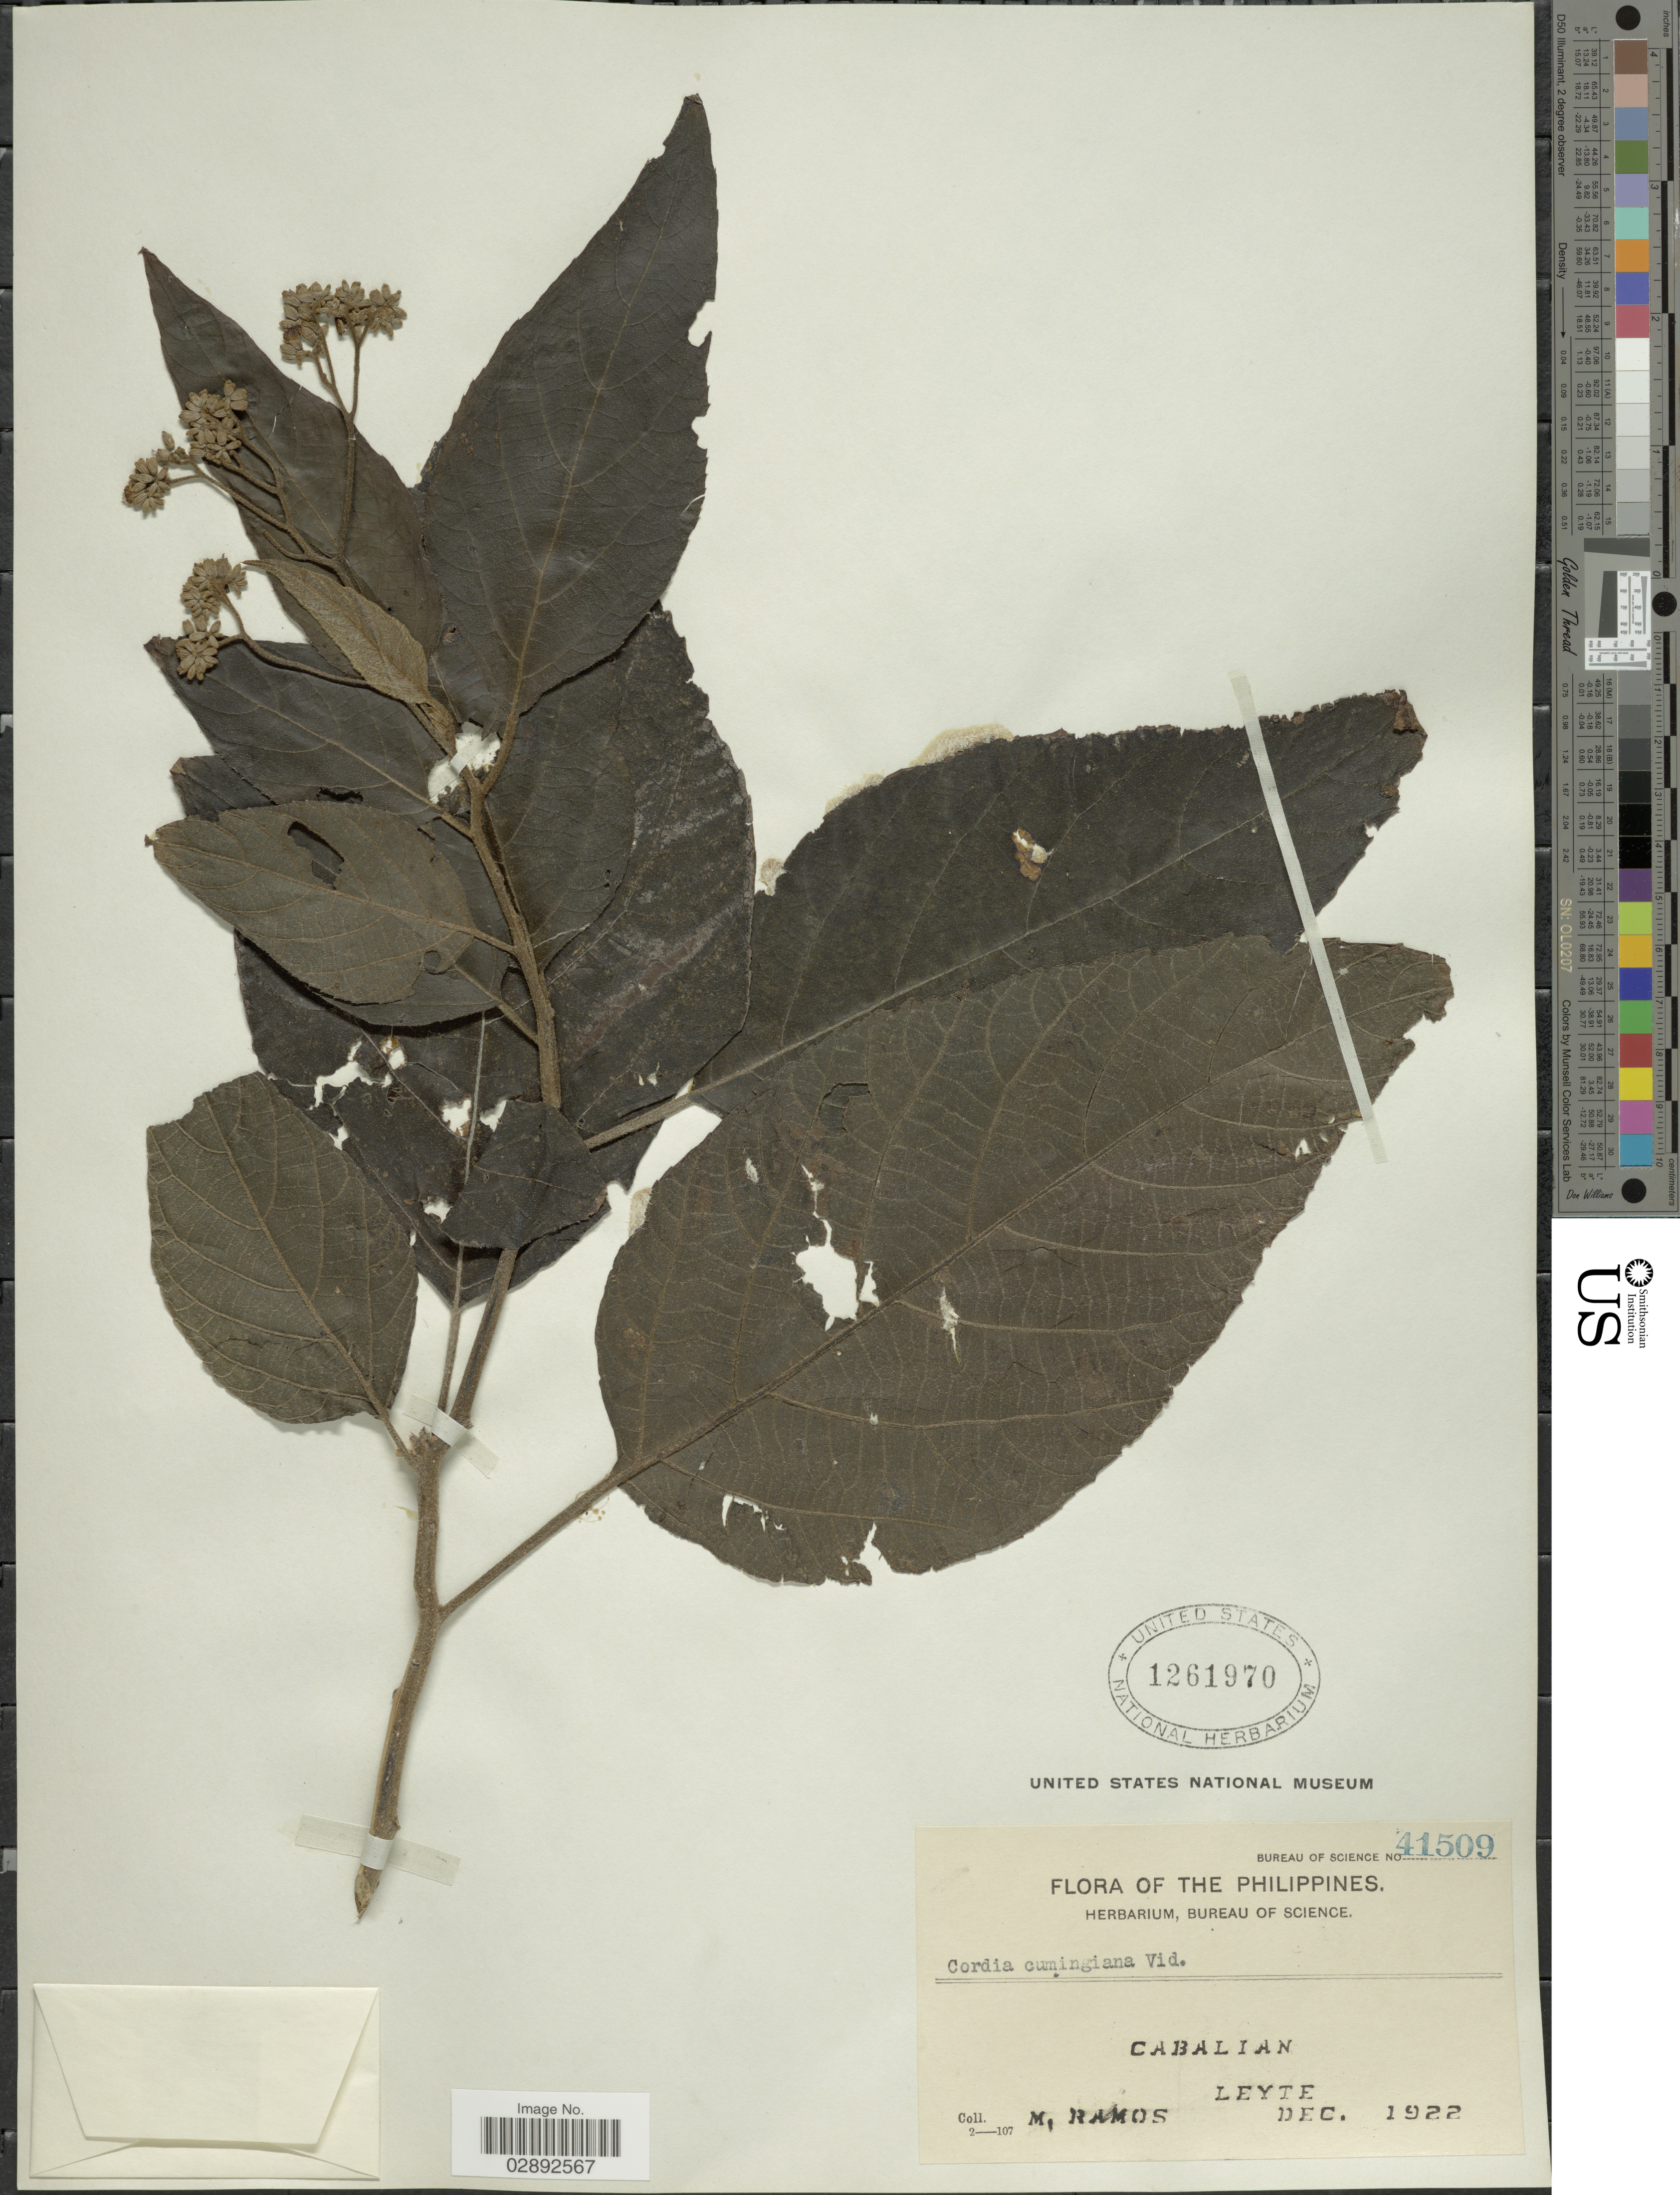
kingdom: Plantae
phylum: Tracheophyta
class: Magnoliopsida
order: Boraginales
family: Cordiaceae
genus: Cordia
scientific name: Cordia cumingiana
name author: Vidal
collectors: M. Ramos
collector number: Bureau of Science 41509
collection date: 1922-12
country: Philippines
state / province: Eastern Visayas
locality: Cabalian. Leyte.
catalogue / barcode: US 1261970